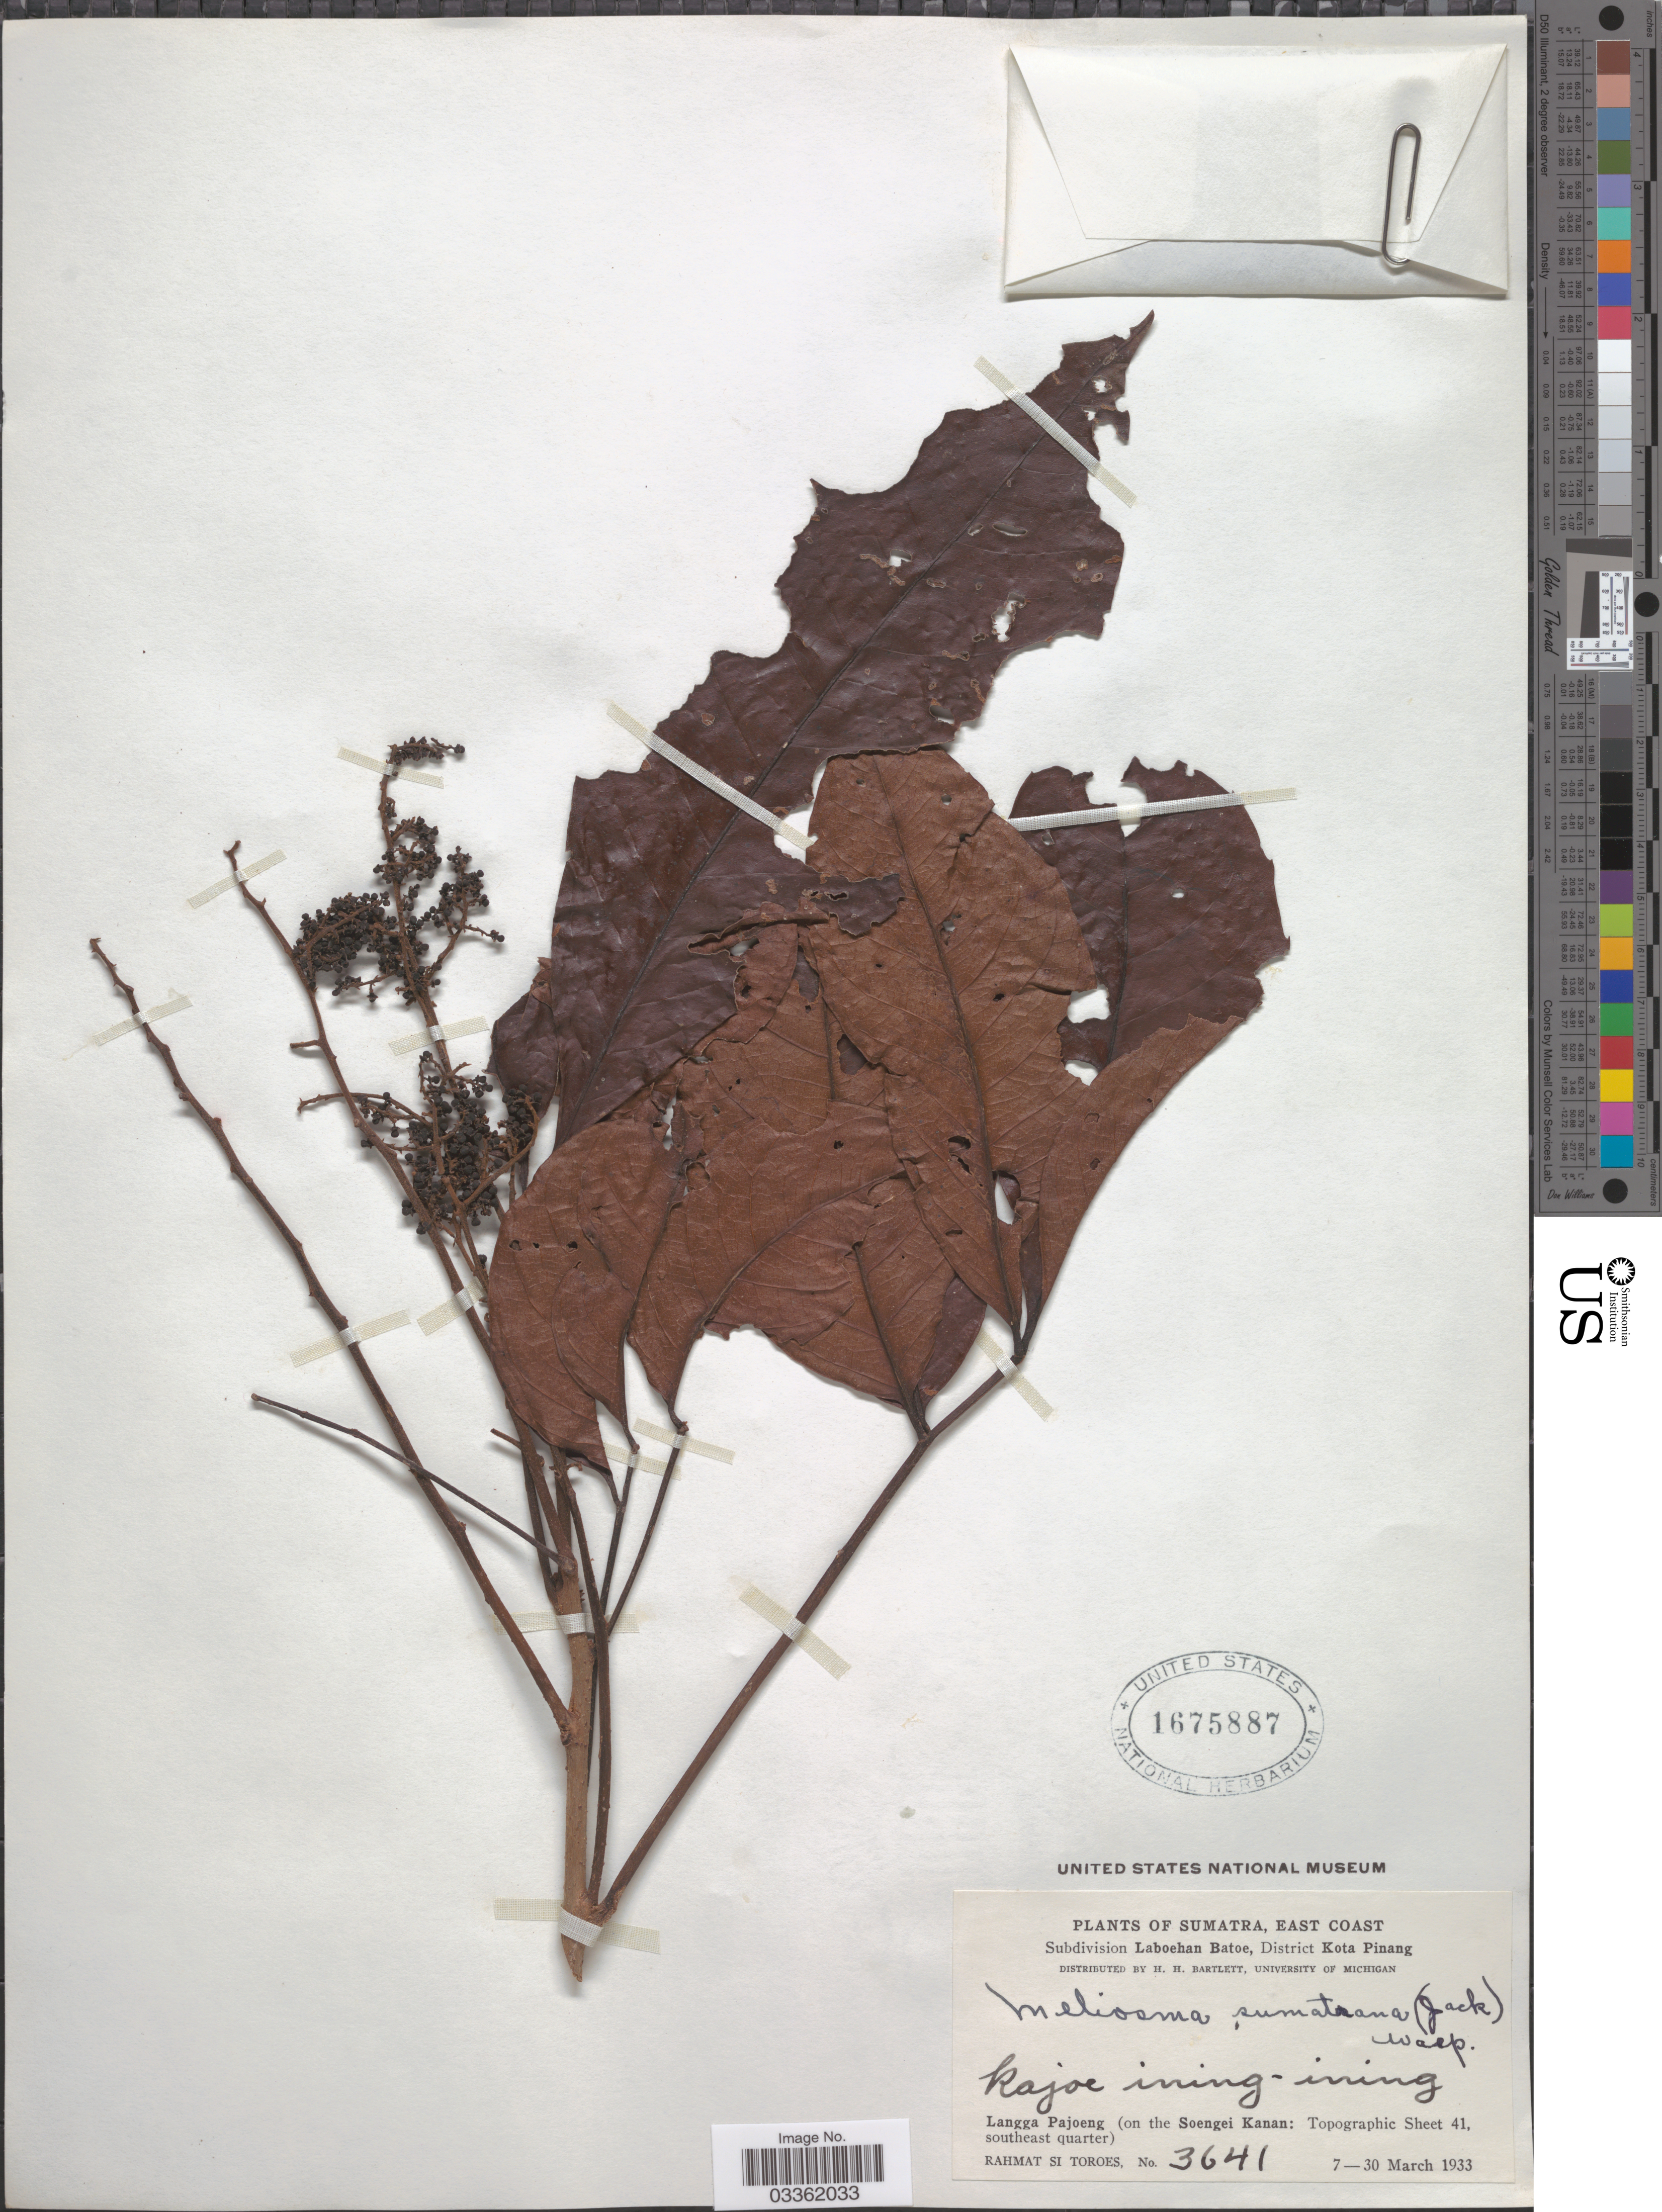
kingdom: Plantae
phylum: Tracheophyta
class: Magnoliopsida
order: Proteales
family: Sabiaceae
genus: Meliosma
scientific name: Meliosma sumatrana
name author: (Jack) Walp.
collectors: Rahmat Si Boeea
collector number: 3641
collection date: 1933-03-07/1933-03-30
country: Indonesia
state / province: Sumatra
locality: East Coast. Subdivision Laboehan Batoe, District Kota Pinang. Langga Pajoeng (on the Soengei Kanan: Topographic Sheet 41, southeast quarter).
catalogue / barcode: US 1675887